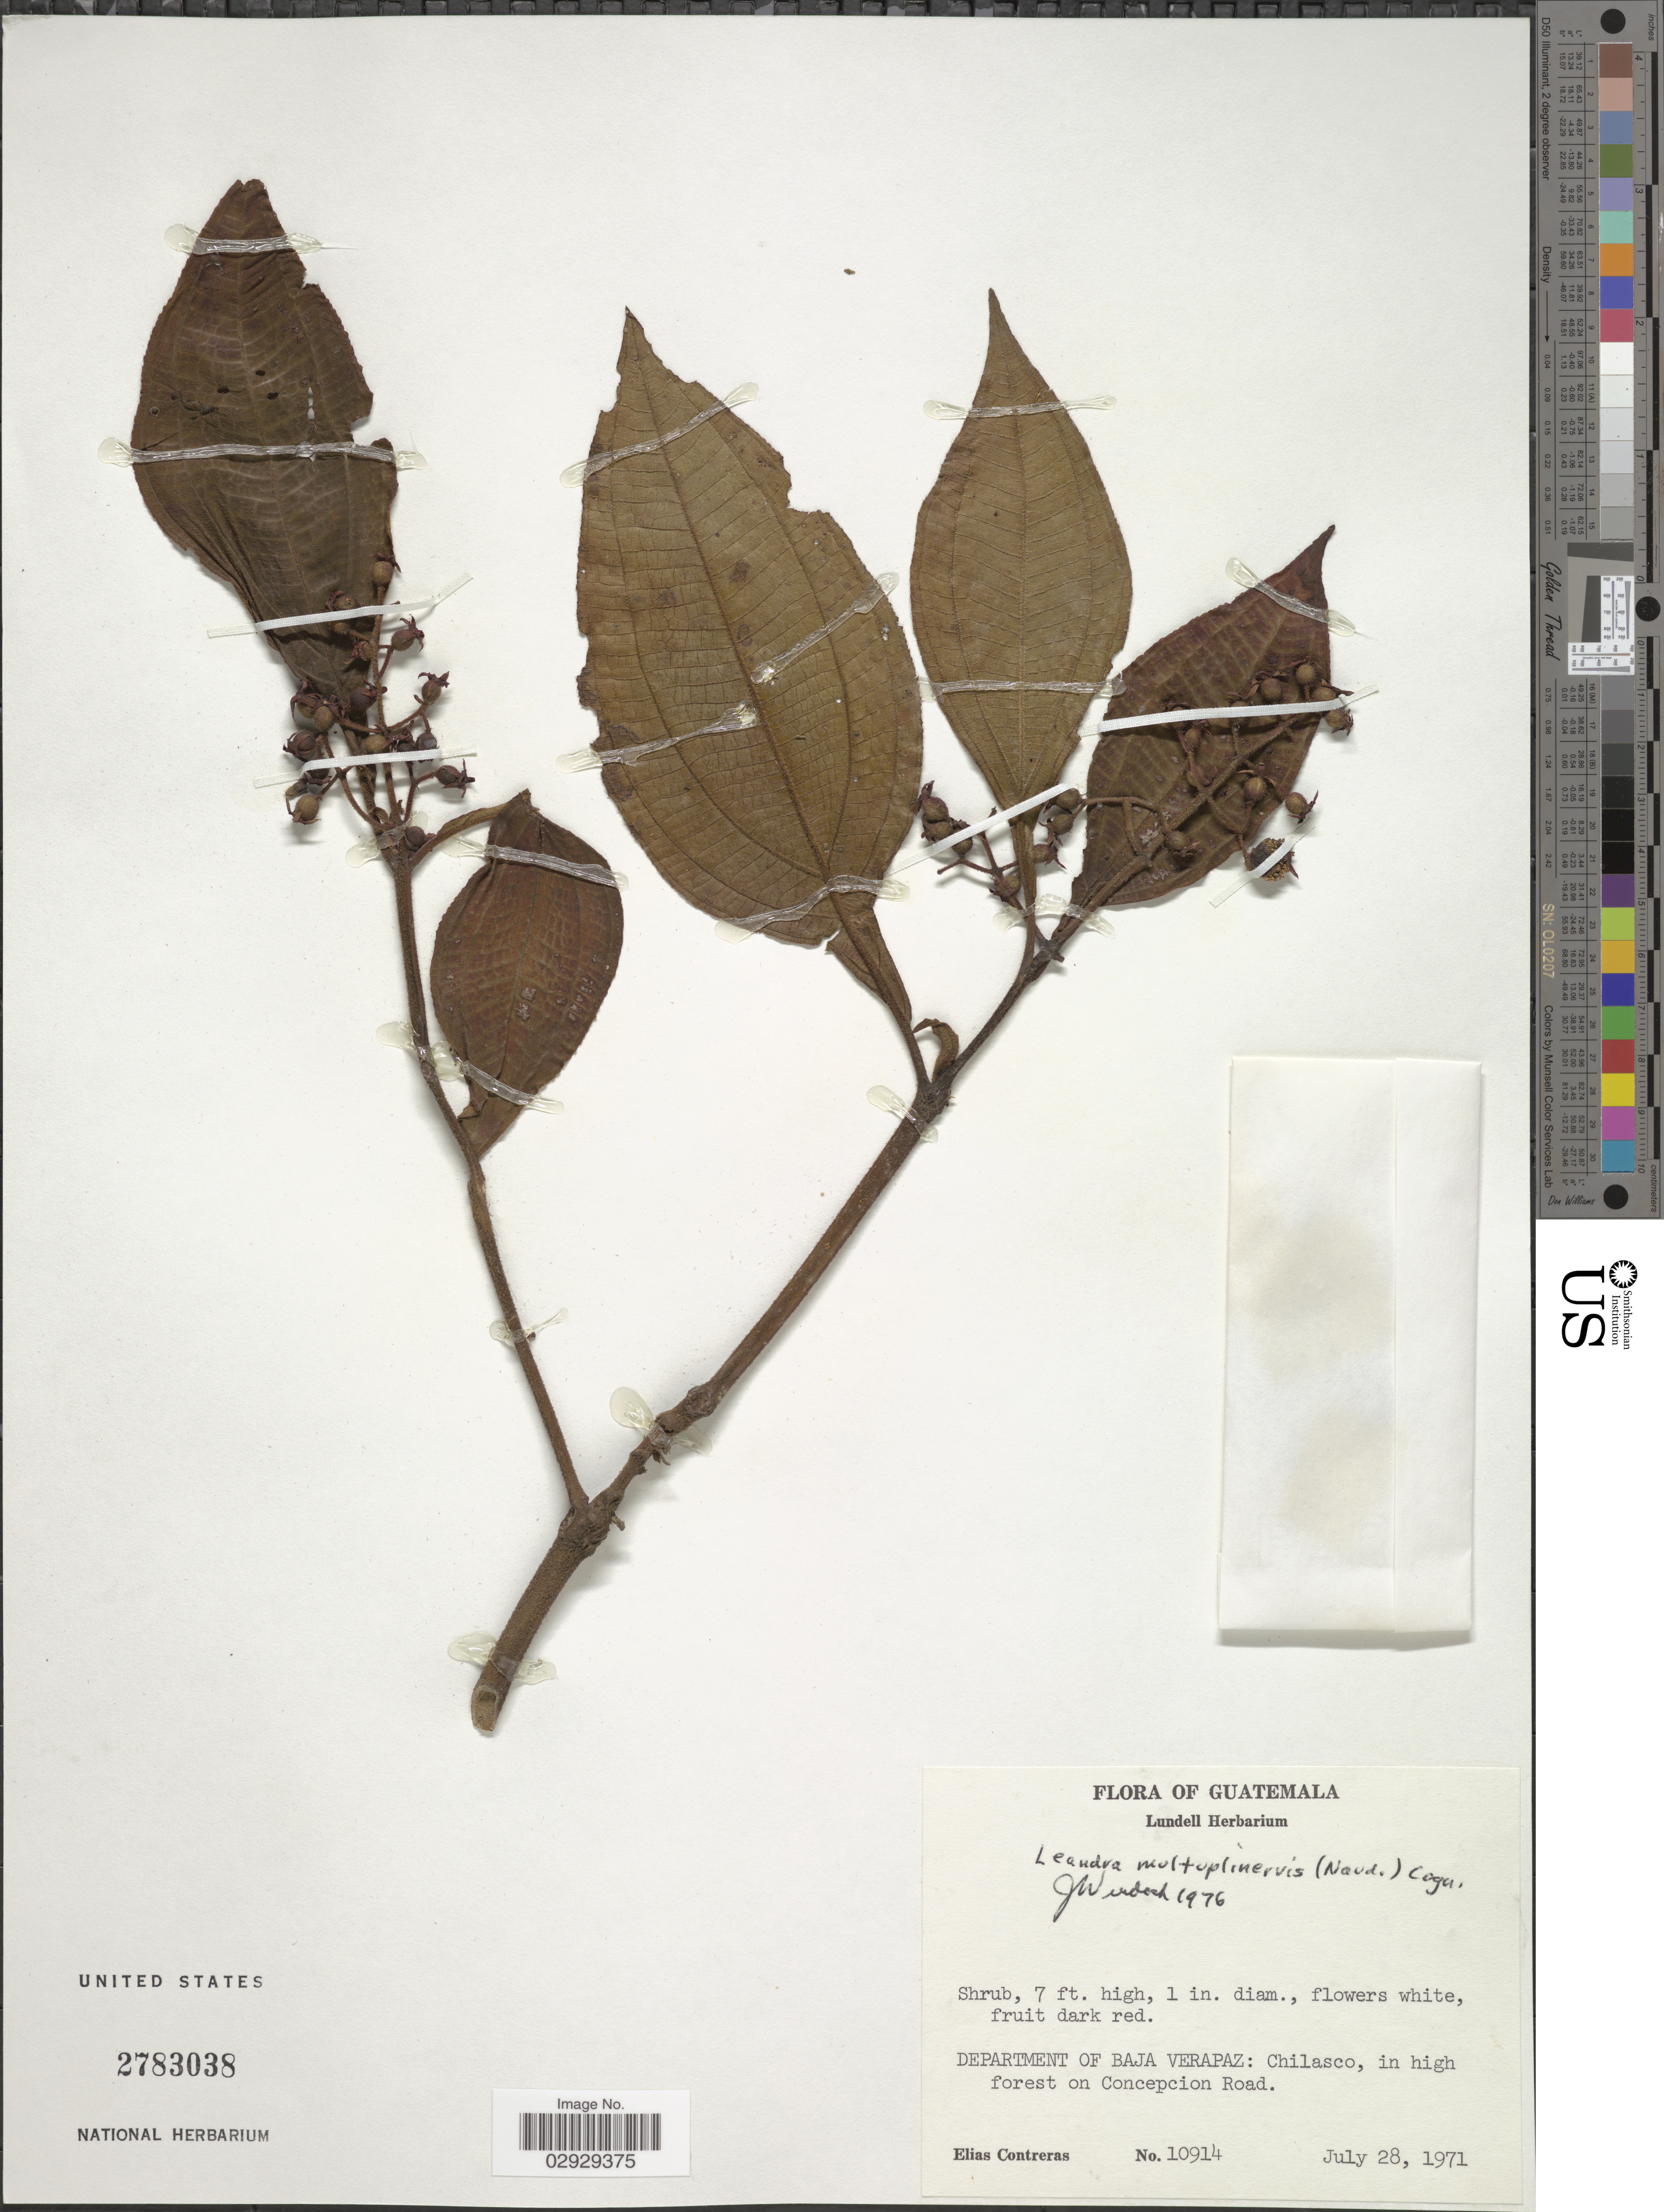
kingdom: Plantae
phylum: Tracheophyta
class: Magnoliopsida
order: Myrtales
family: Melastomataceae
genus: Leandra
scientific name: Leandra multiplinervis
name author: (Naudin) Cogn.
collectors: E. Contreras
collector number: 10914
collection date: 1971-07-28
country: Guatemala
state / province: Baja Verapaz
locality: Department of Baja Verapaz: Chilasco, in high forest on Concepcion Road.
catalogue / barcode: US 2783038